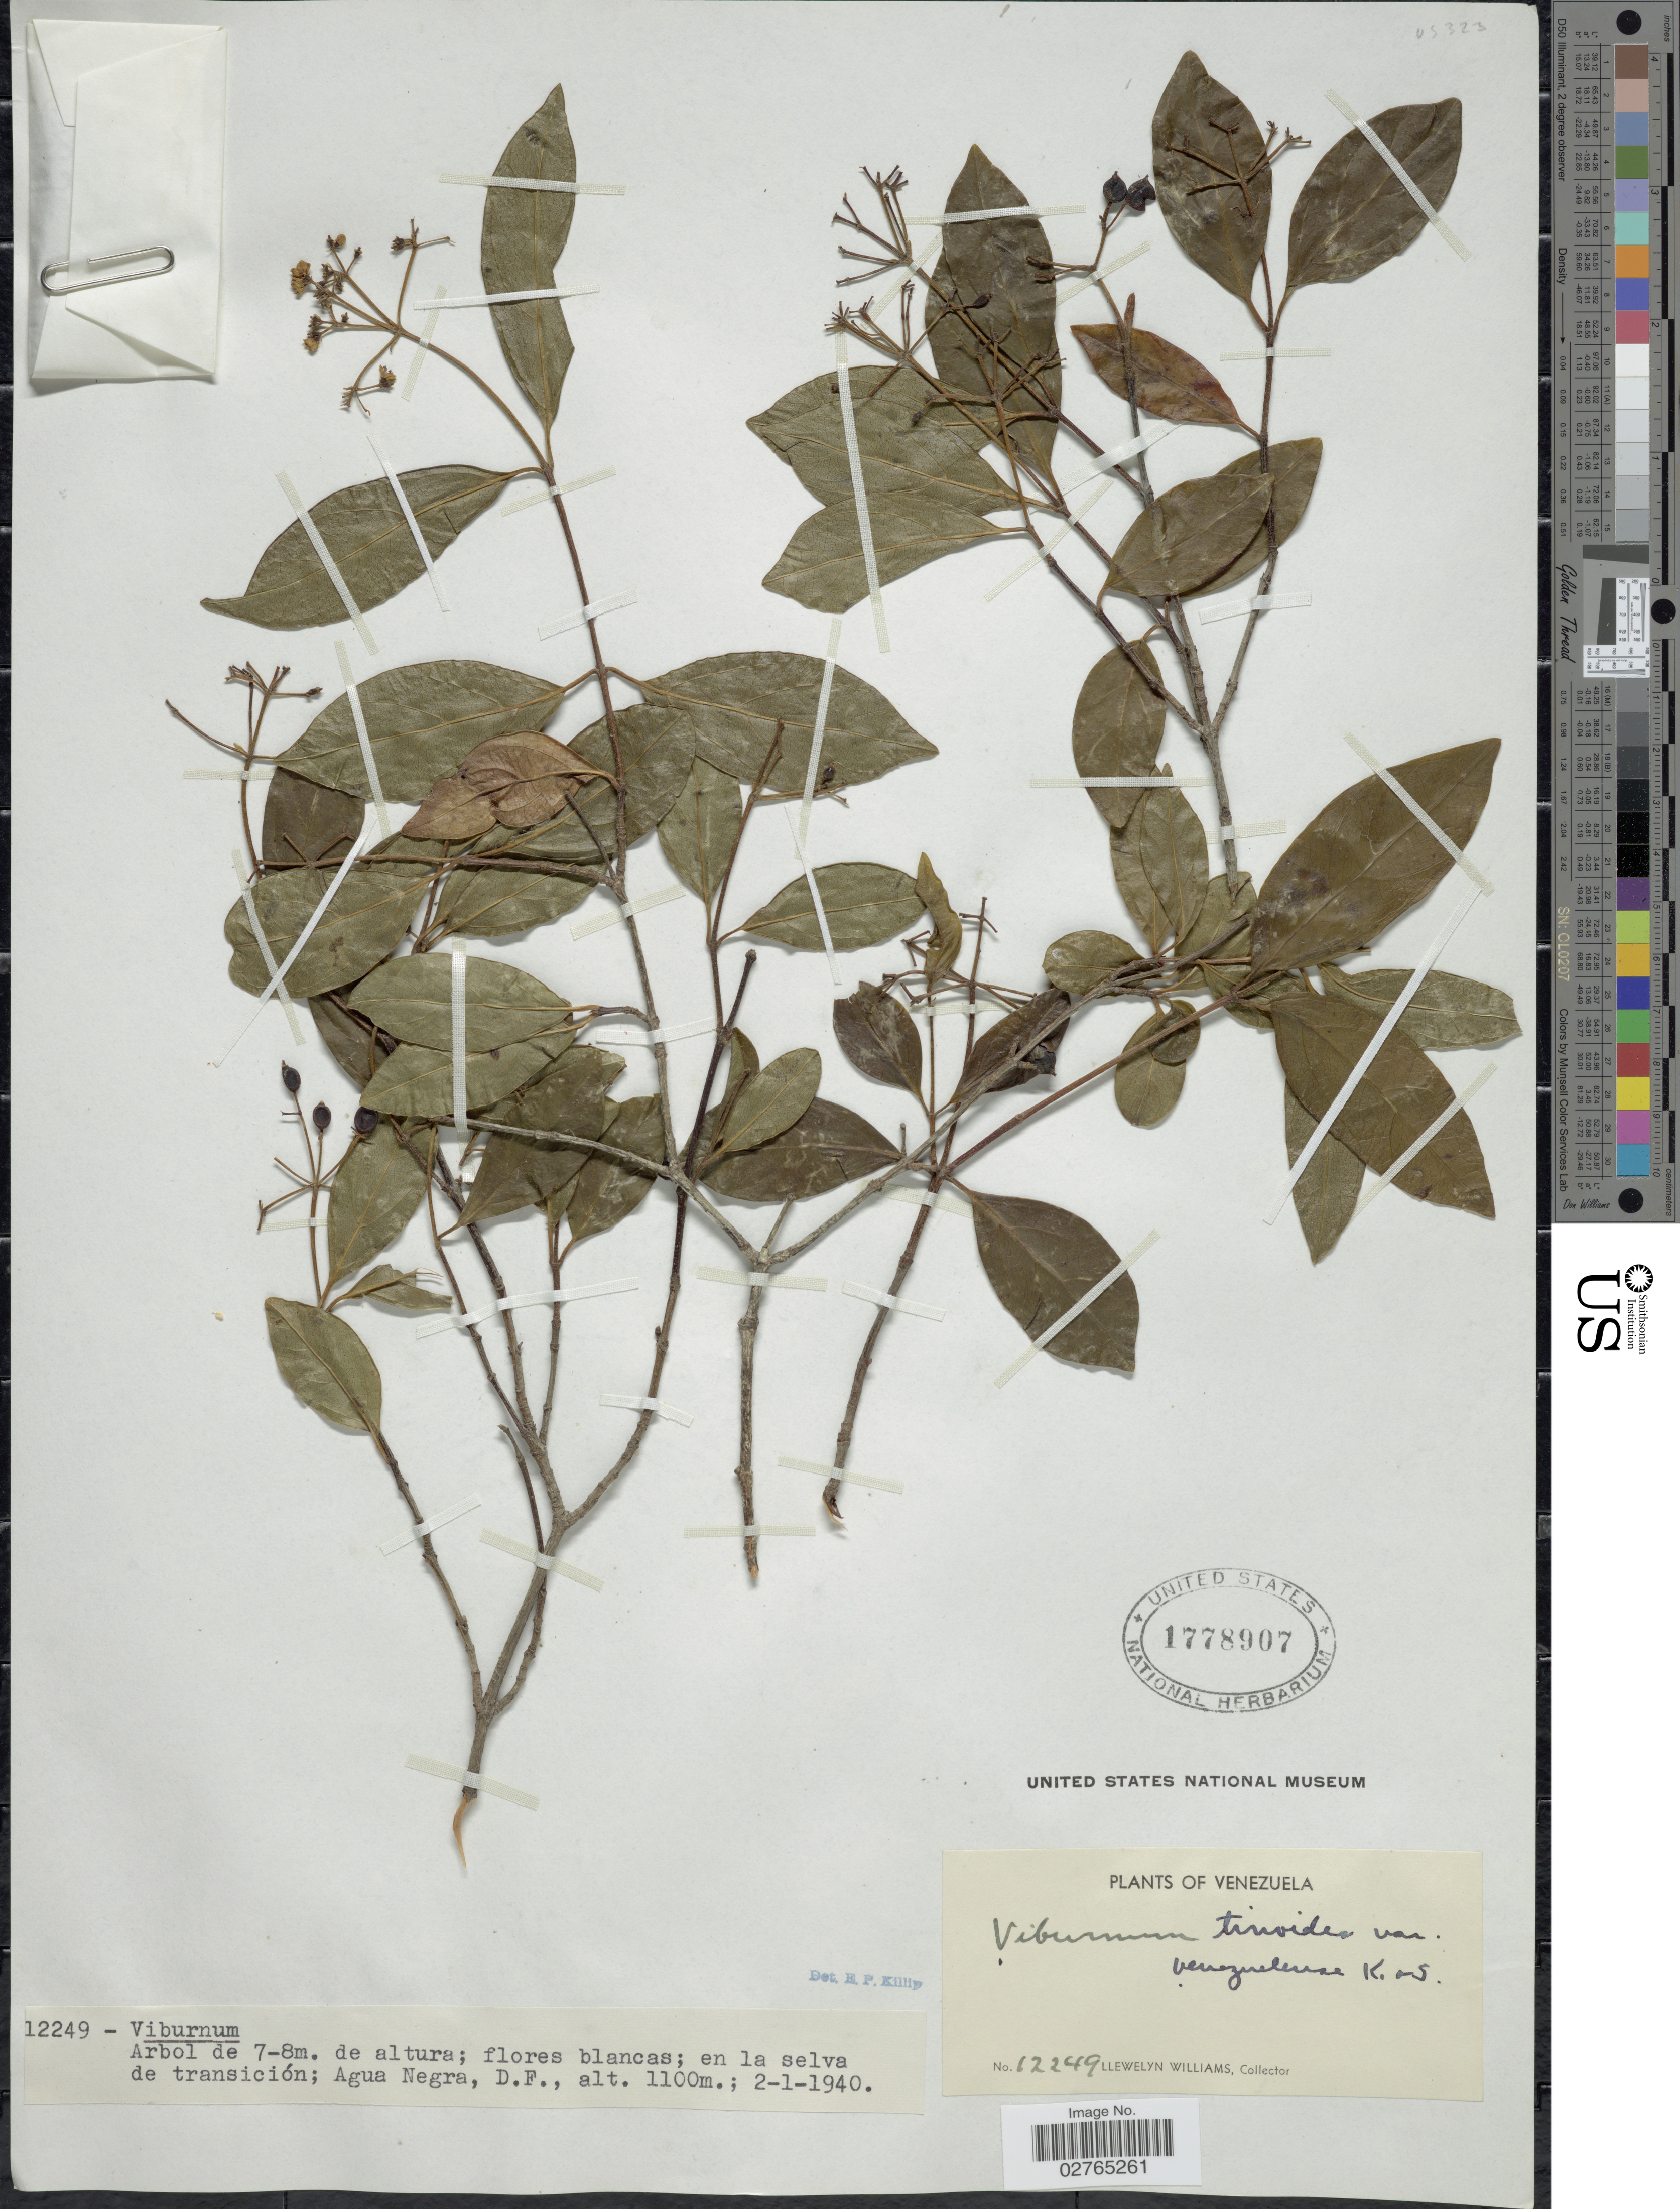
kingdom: Plantae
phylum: Tracheophyta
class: Magnoliopsida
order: Dipsacales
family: Viburnaceae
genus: Viburnum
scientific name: Viburnum tinoides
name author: L. f.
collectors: Ll. Williams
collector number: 12249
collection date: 1940-01-02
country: Venezuela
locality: Agua Negra, D.F.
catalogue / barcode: US 1778907